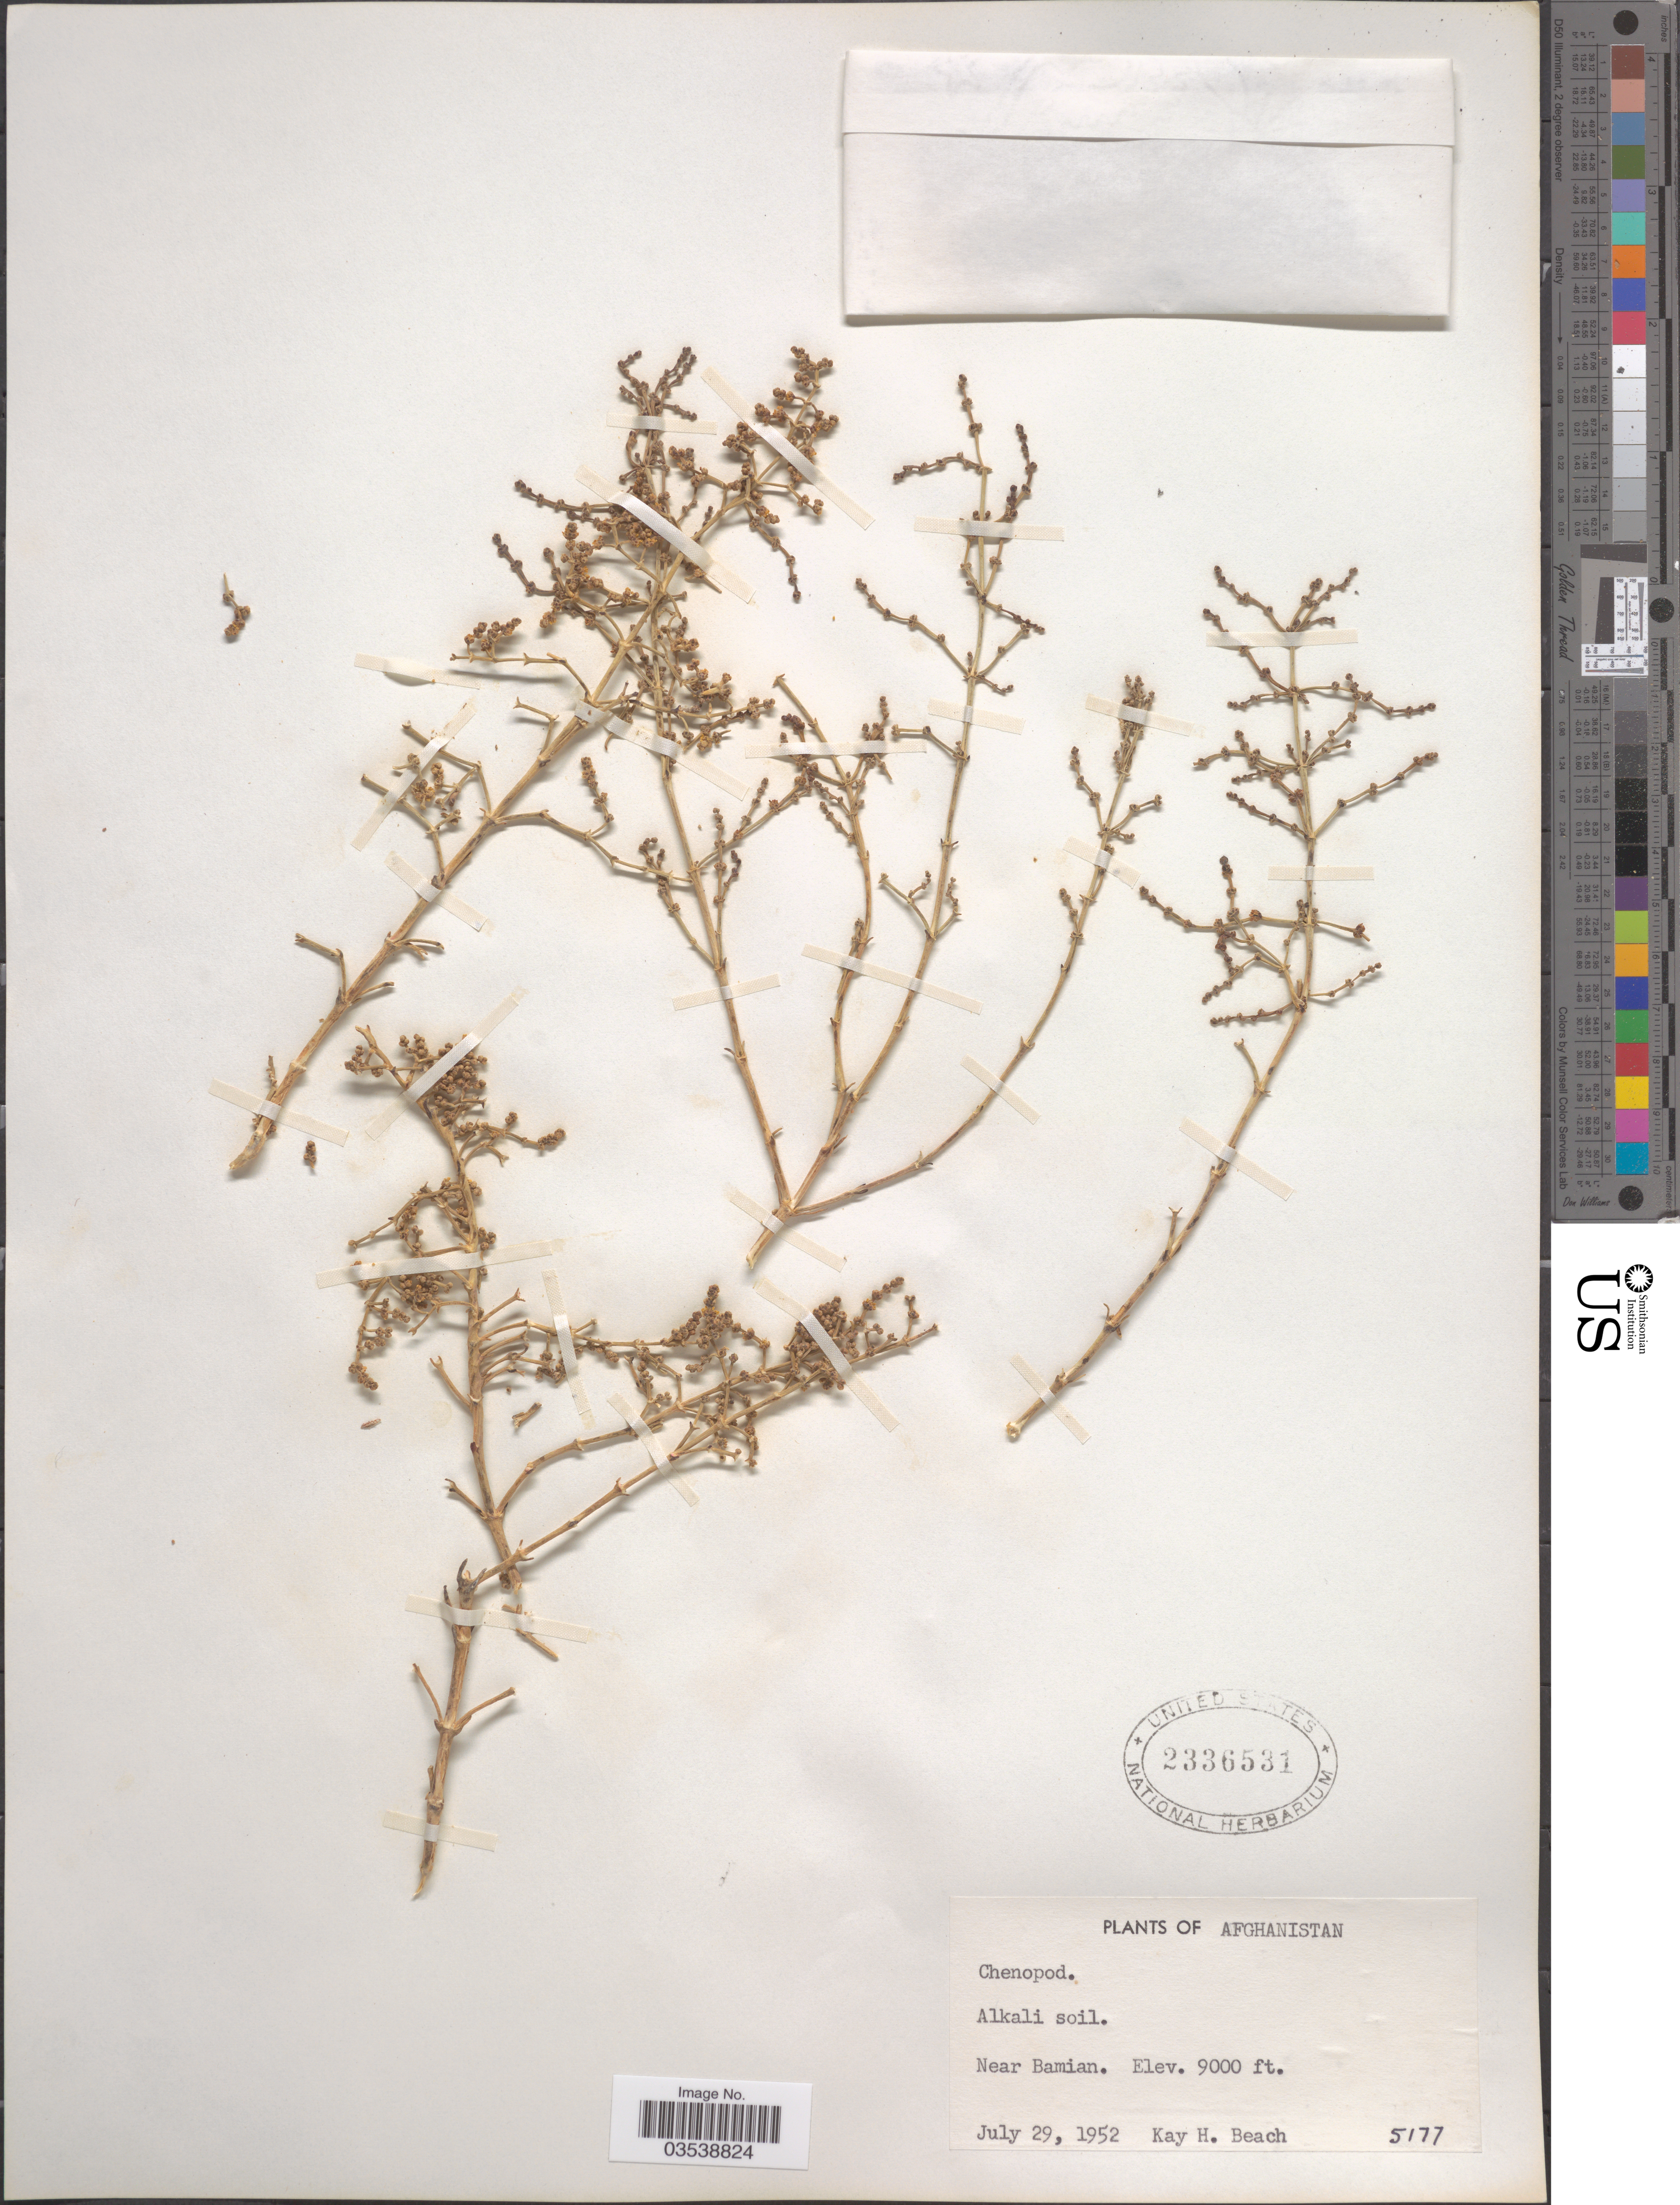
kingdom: Plantae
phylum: Tracheophyta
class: Magnoliopsida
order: Caryophyllales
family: Amaranthaceae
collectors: K. H. Beach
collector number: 5177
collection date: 1952-07-29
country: Afghanistan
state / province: Bamian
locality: Near Bamian.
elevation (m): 2743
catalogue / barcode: US 2336531